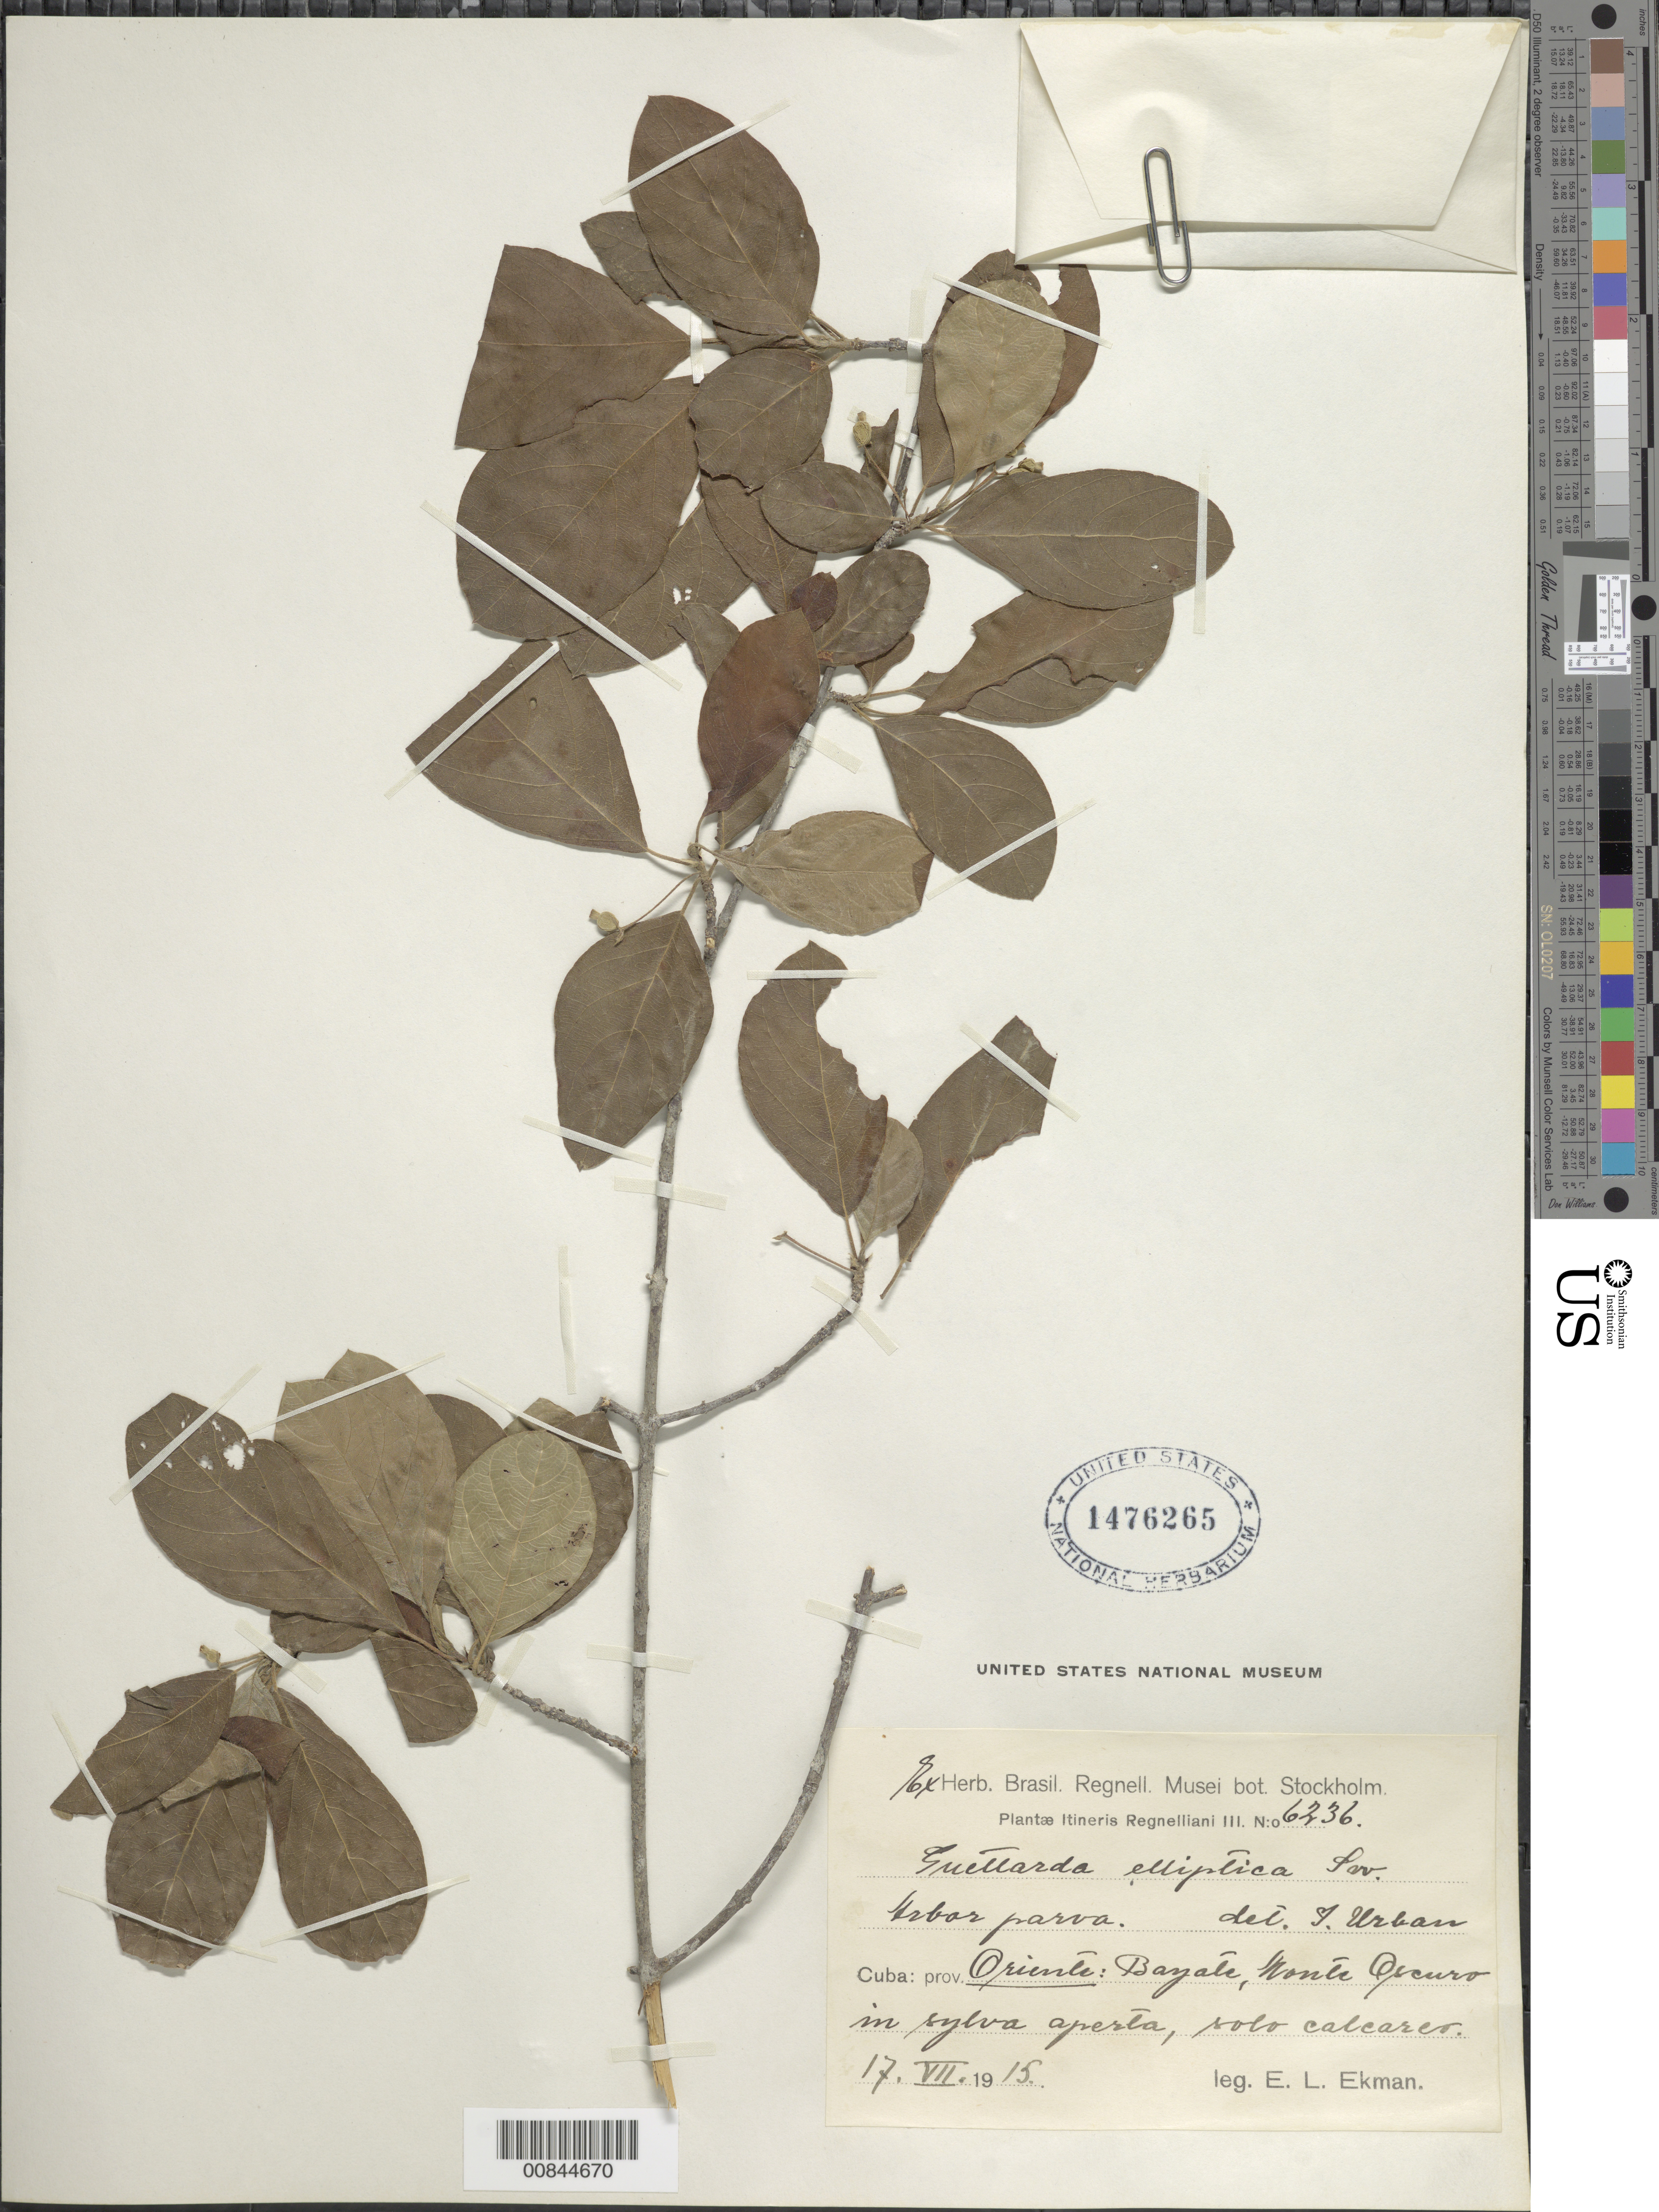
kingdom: Plantae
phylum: Tracheophyta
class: Magnoliopsida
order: Gentianales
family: Rubiaceae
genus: Guettarda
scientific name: Guettarda elliptica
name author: Sw.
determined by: Urban, Ignatz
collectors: E. L. Ekman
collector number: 6236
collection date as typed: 17 Jul 1915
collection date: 1915-07-17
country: Cuba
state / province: Oriente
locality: Bayate, Monte Oscuro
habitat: In sylva aperta, solo calcareo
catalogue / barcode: US 1476265